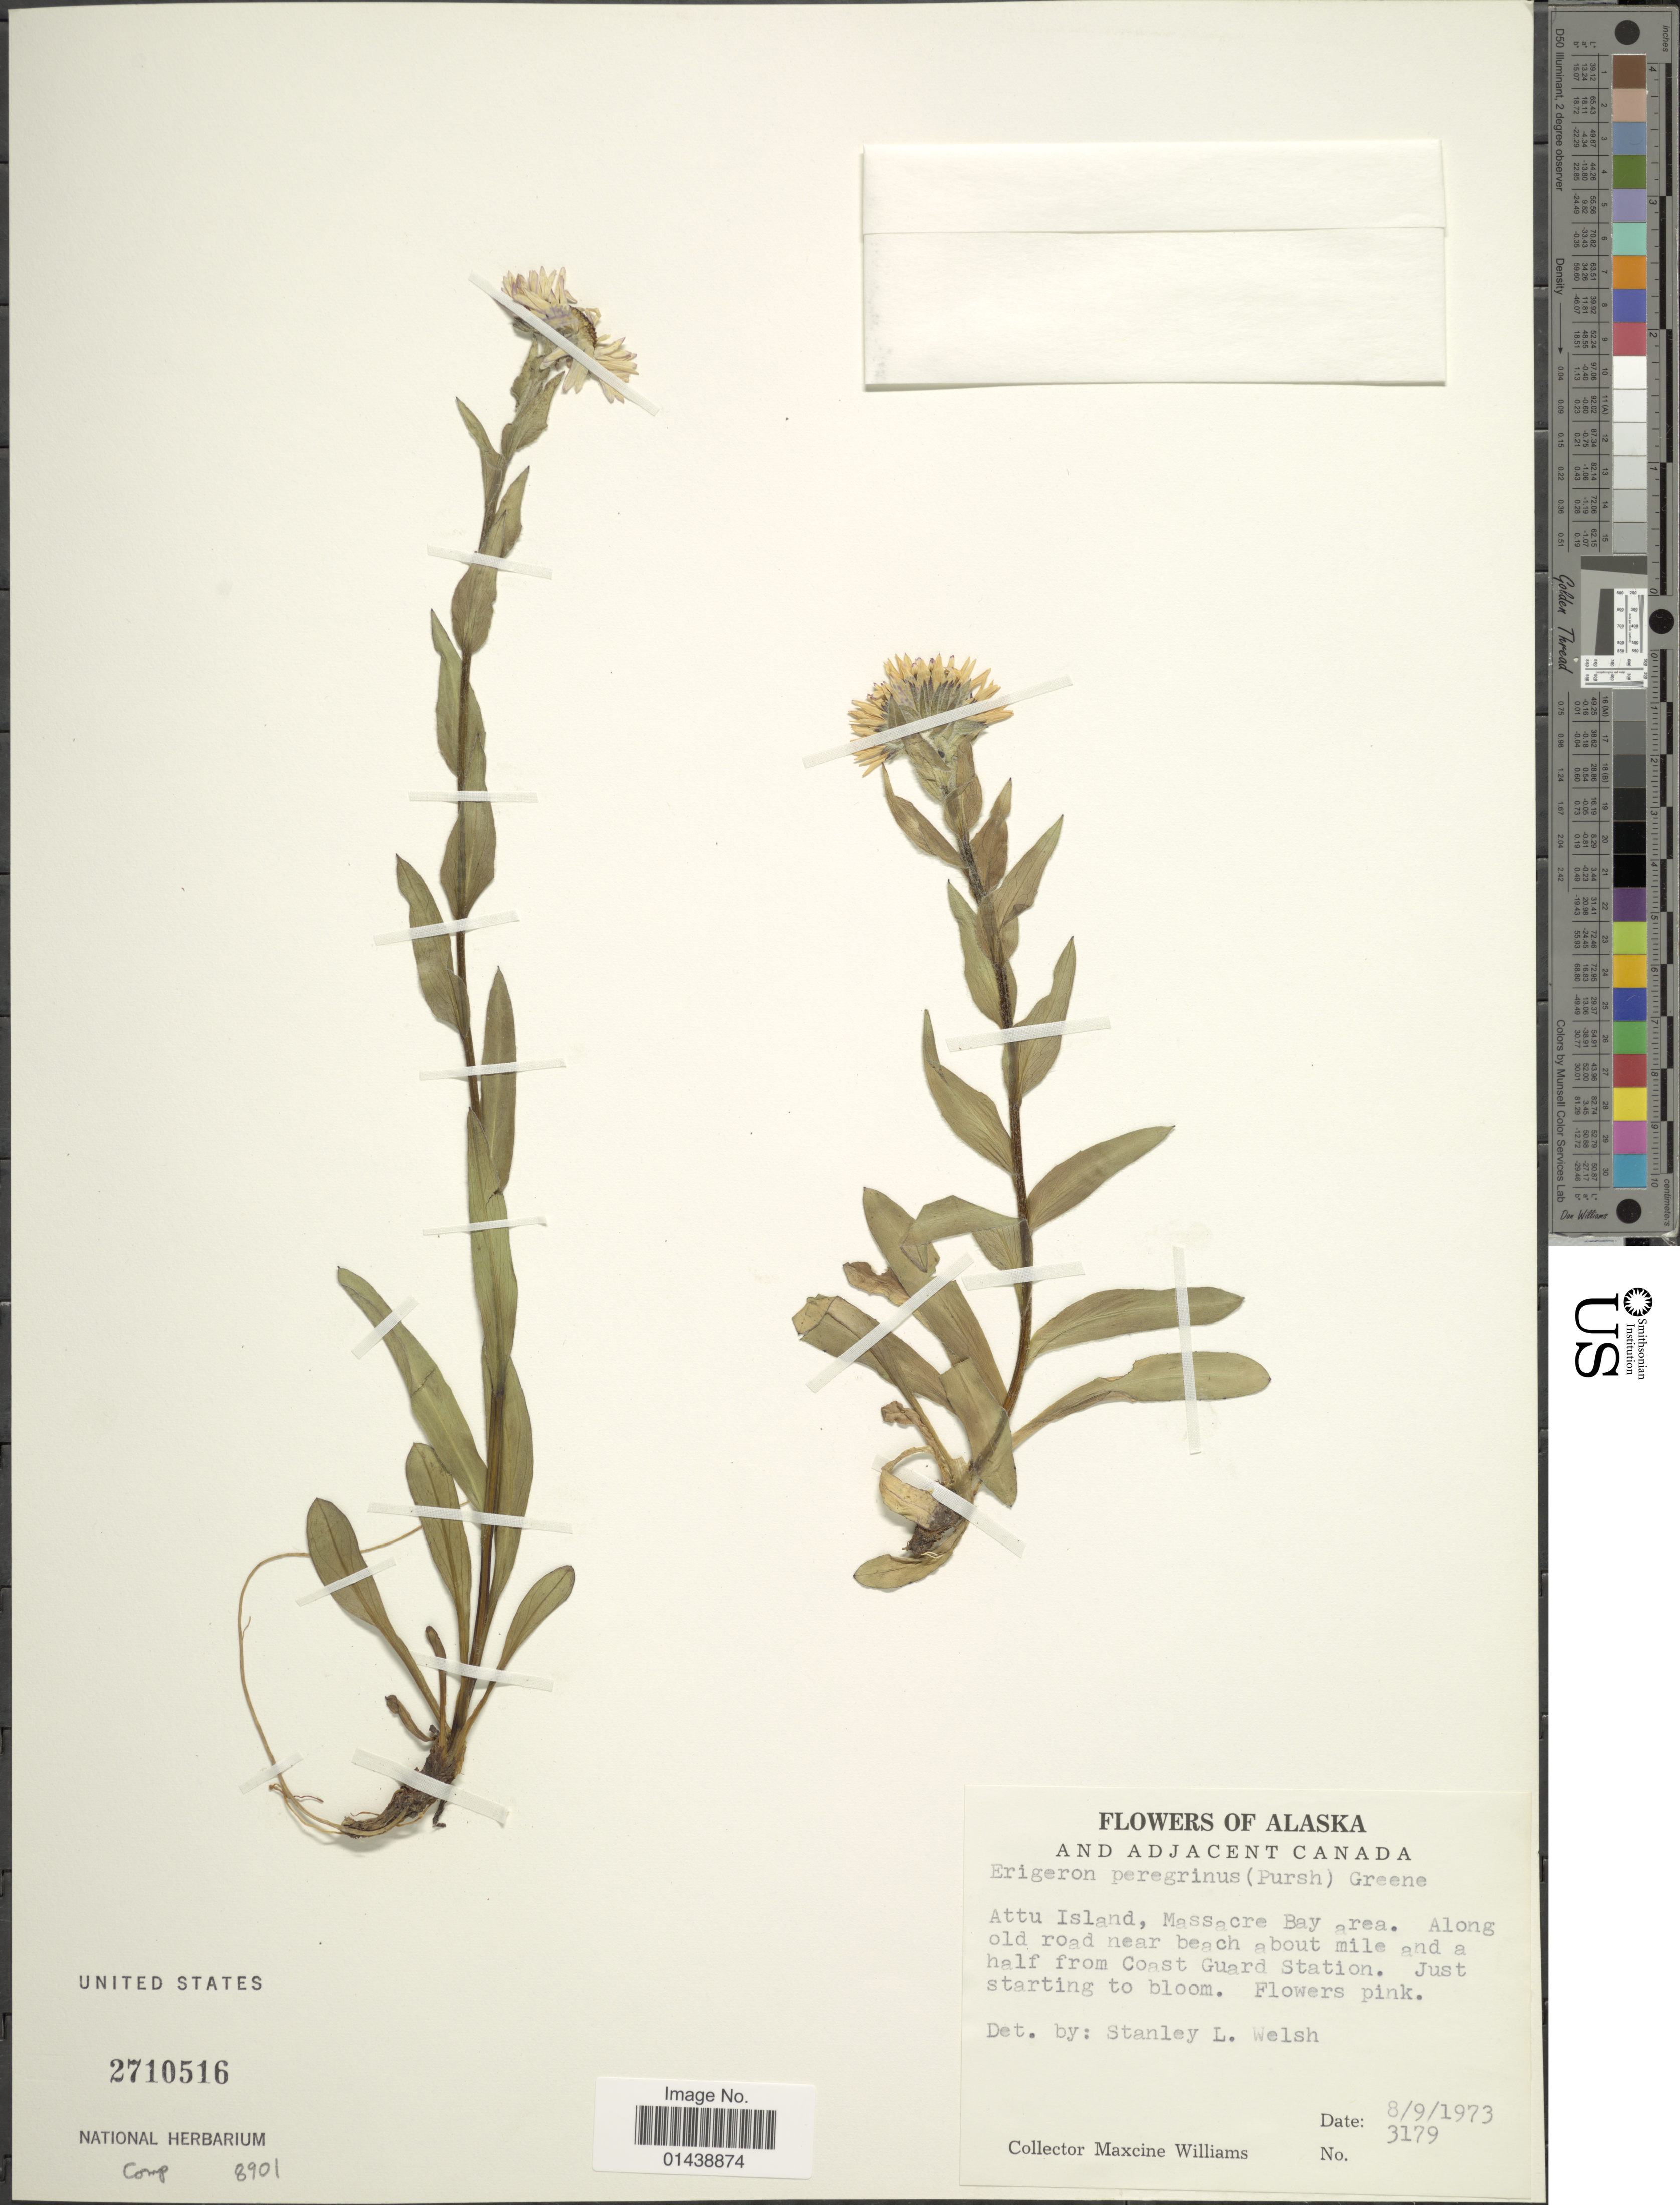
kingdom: Plantae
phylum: Tracheophyta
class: Magnoliopsida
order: Asterales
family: Asteraceae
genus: Erigeron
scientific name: Erigeron peregrinus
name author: (Banks ex Pursh) Greene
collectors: Mr. Williams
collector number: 3179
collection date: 1973-08-09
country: United States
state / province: Alaska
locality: Adjacent Canada. Attu Island, Massacre Bay area. Along old road near beach about mile and a half from Coast Guard Station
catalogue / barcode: US 2710516